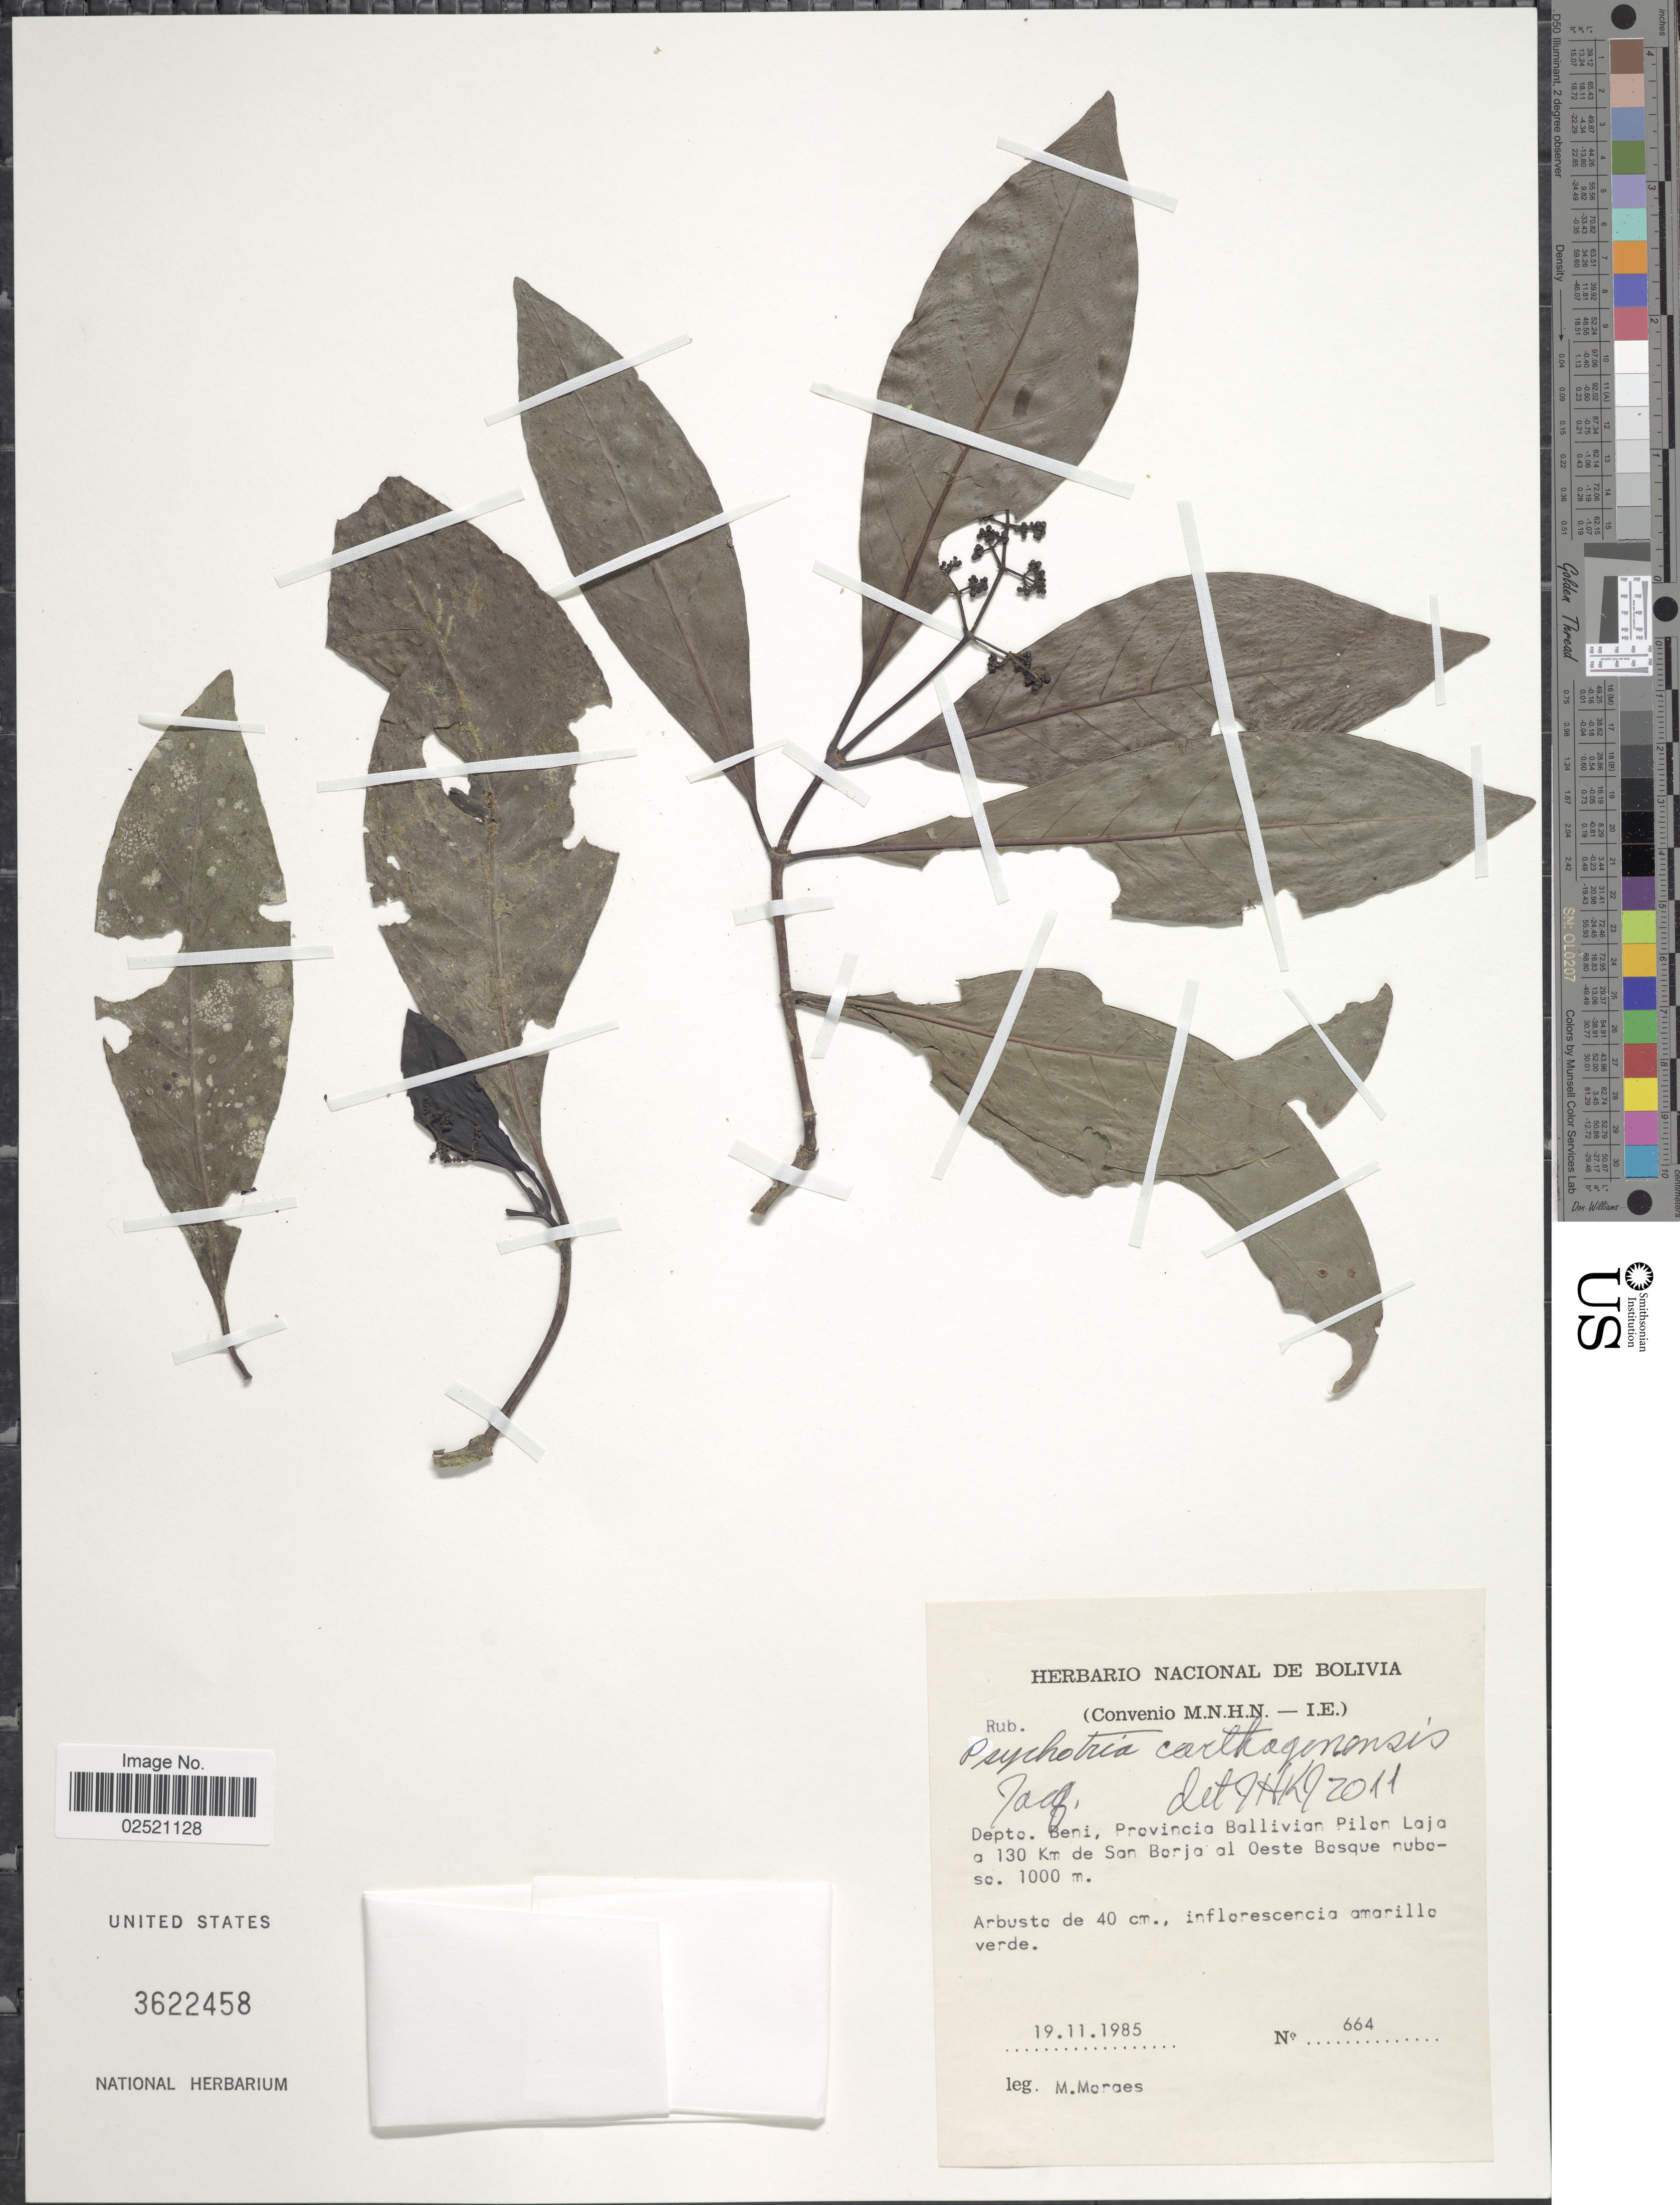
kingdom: Plantae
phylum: Tracheophyta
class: Magnoliopsida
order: Gentianales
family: Rubiaceae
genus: Psychotria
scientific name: Psychotria carthagenensis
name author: Jacq.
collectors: M. Moraes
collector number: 664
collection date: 1985-11-19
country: Bolivia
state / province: Beni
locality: Provincia Ballivian Pilon Laja a 130 km de San Borja al Oeste Bosque nuboso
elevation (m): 1000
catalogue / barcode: US 3622458